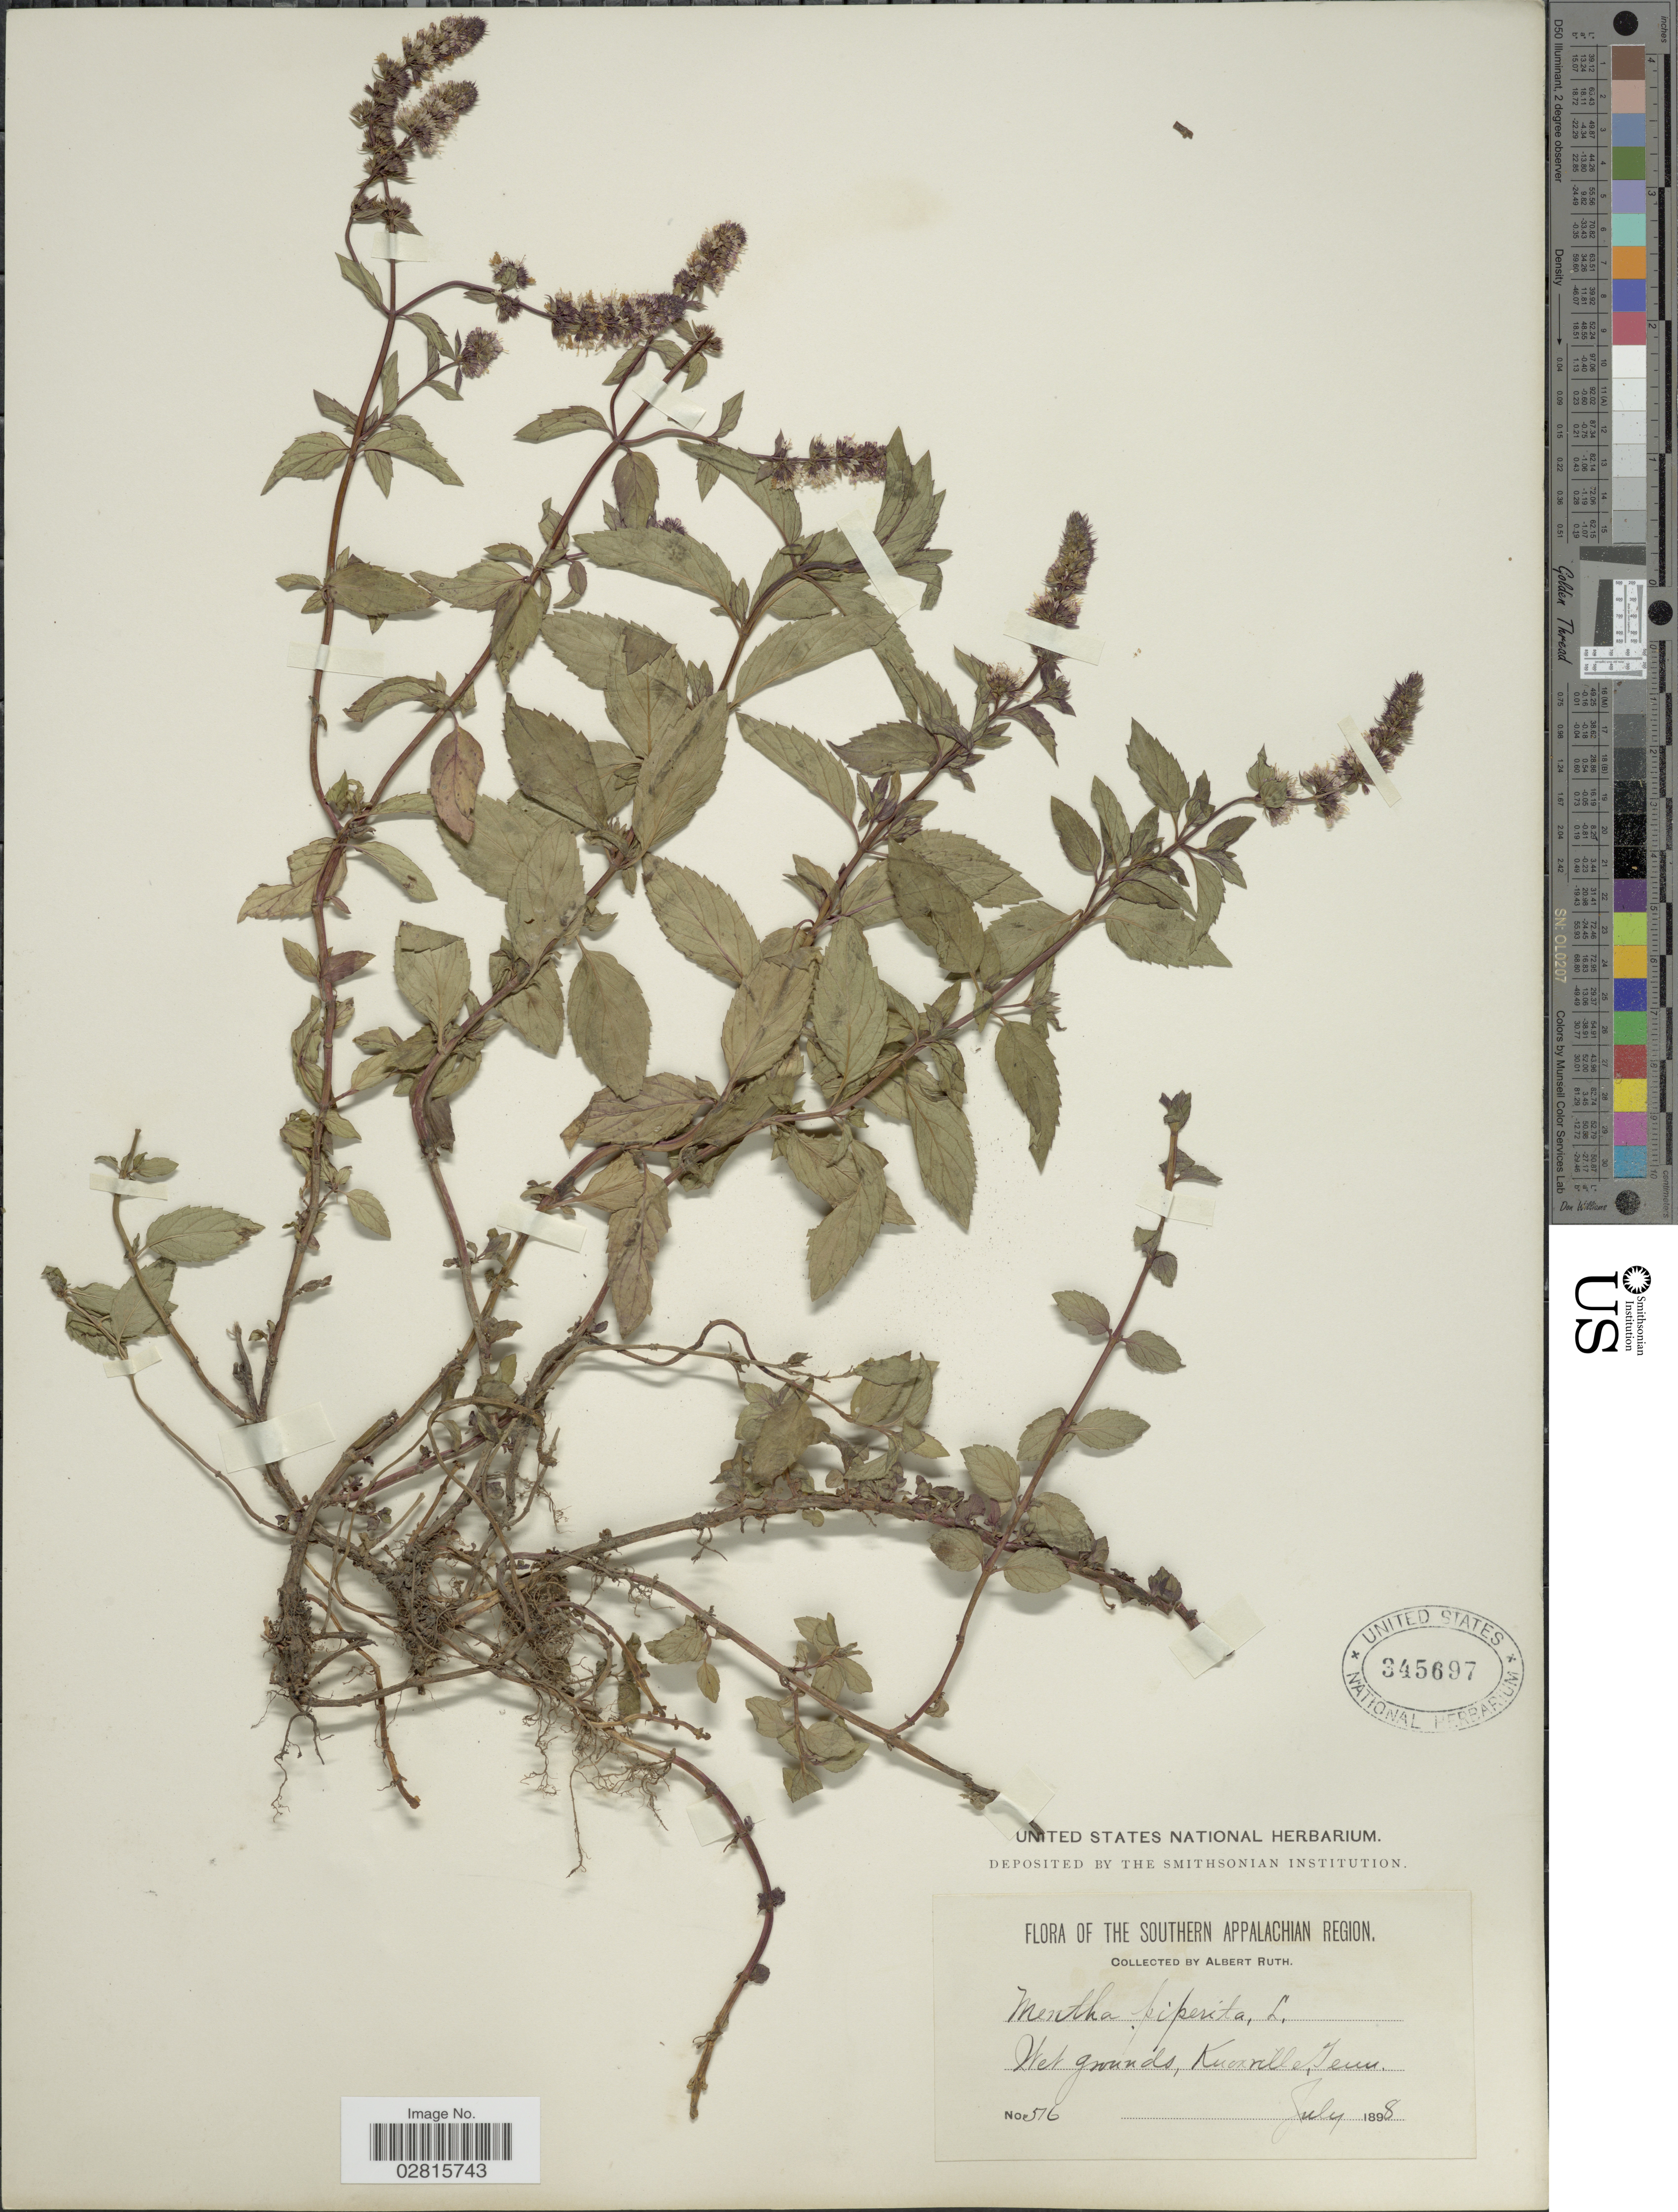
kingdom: Plantae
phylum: Tracheophyta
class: Magnoliopsida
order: Lamiales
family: Lamiaceae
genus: Mentha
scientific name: Mentha x piperita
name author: L.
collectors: A. Ruth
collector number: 516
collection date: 1898-07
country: United States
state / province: Tennessee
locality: Southern Appalachian Region, Knoxville, Tenn.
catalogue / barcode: US 345697